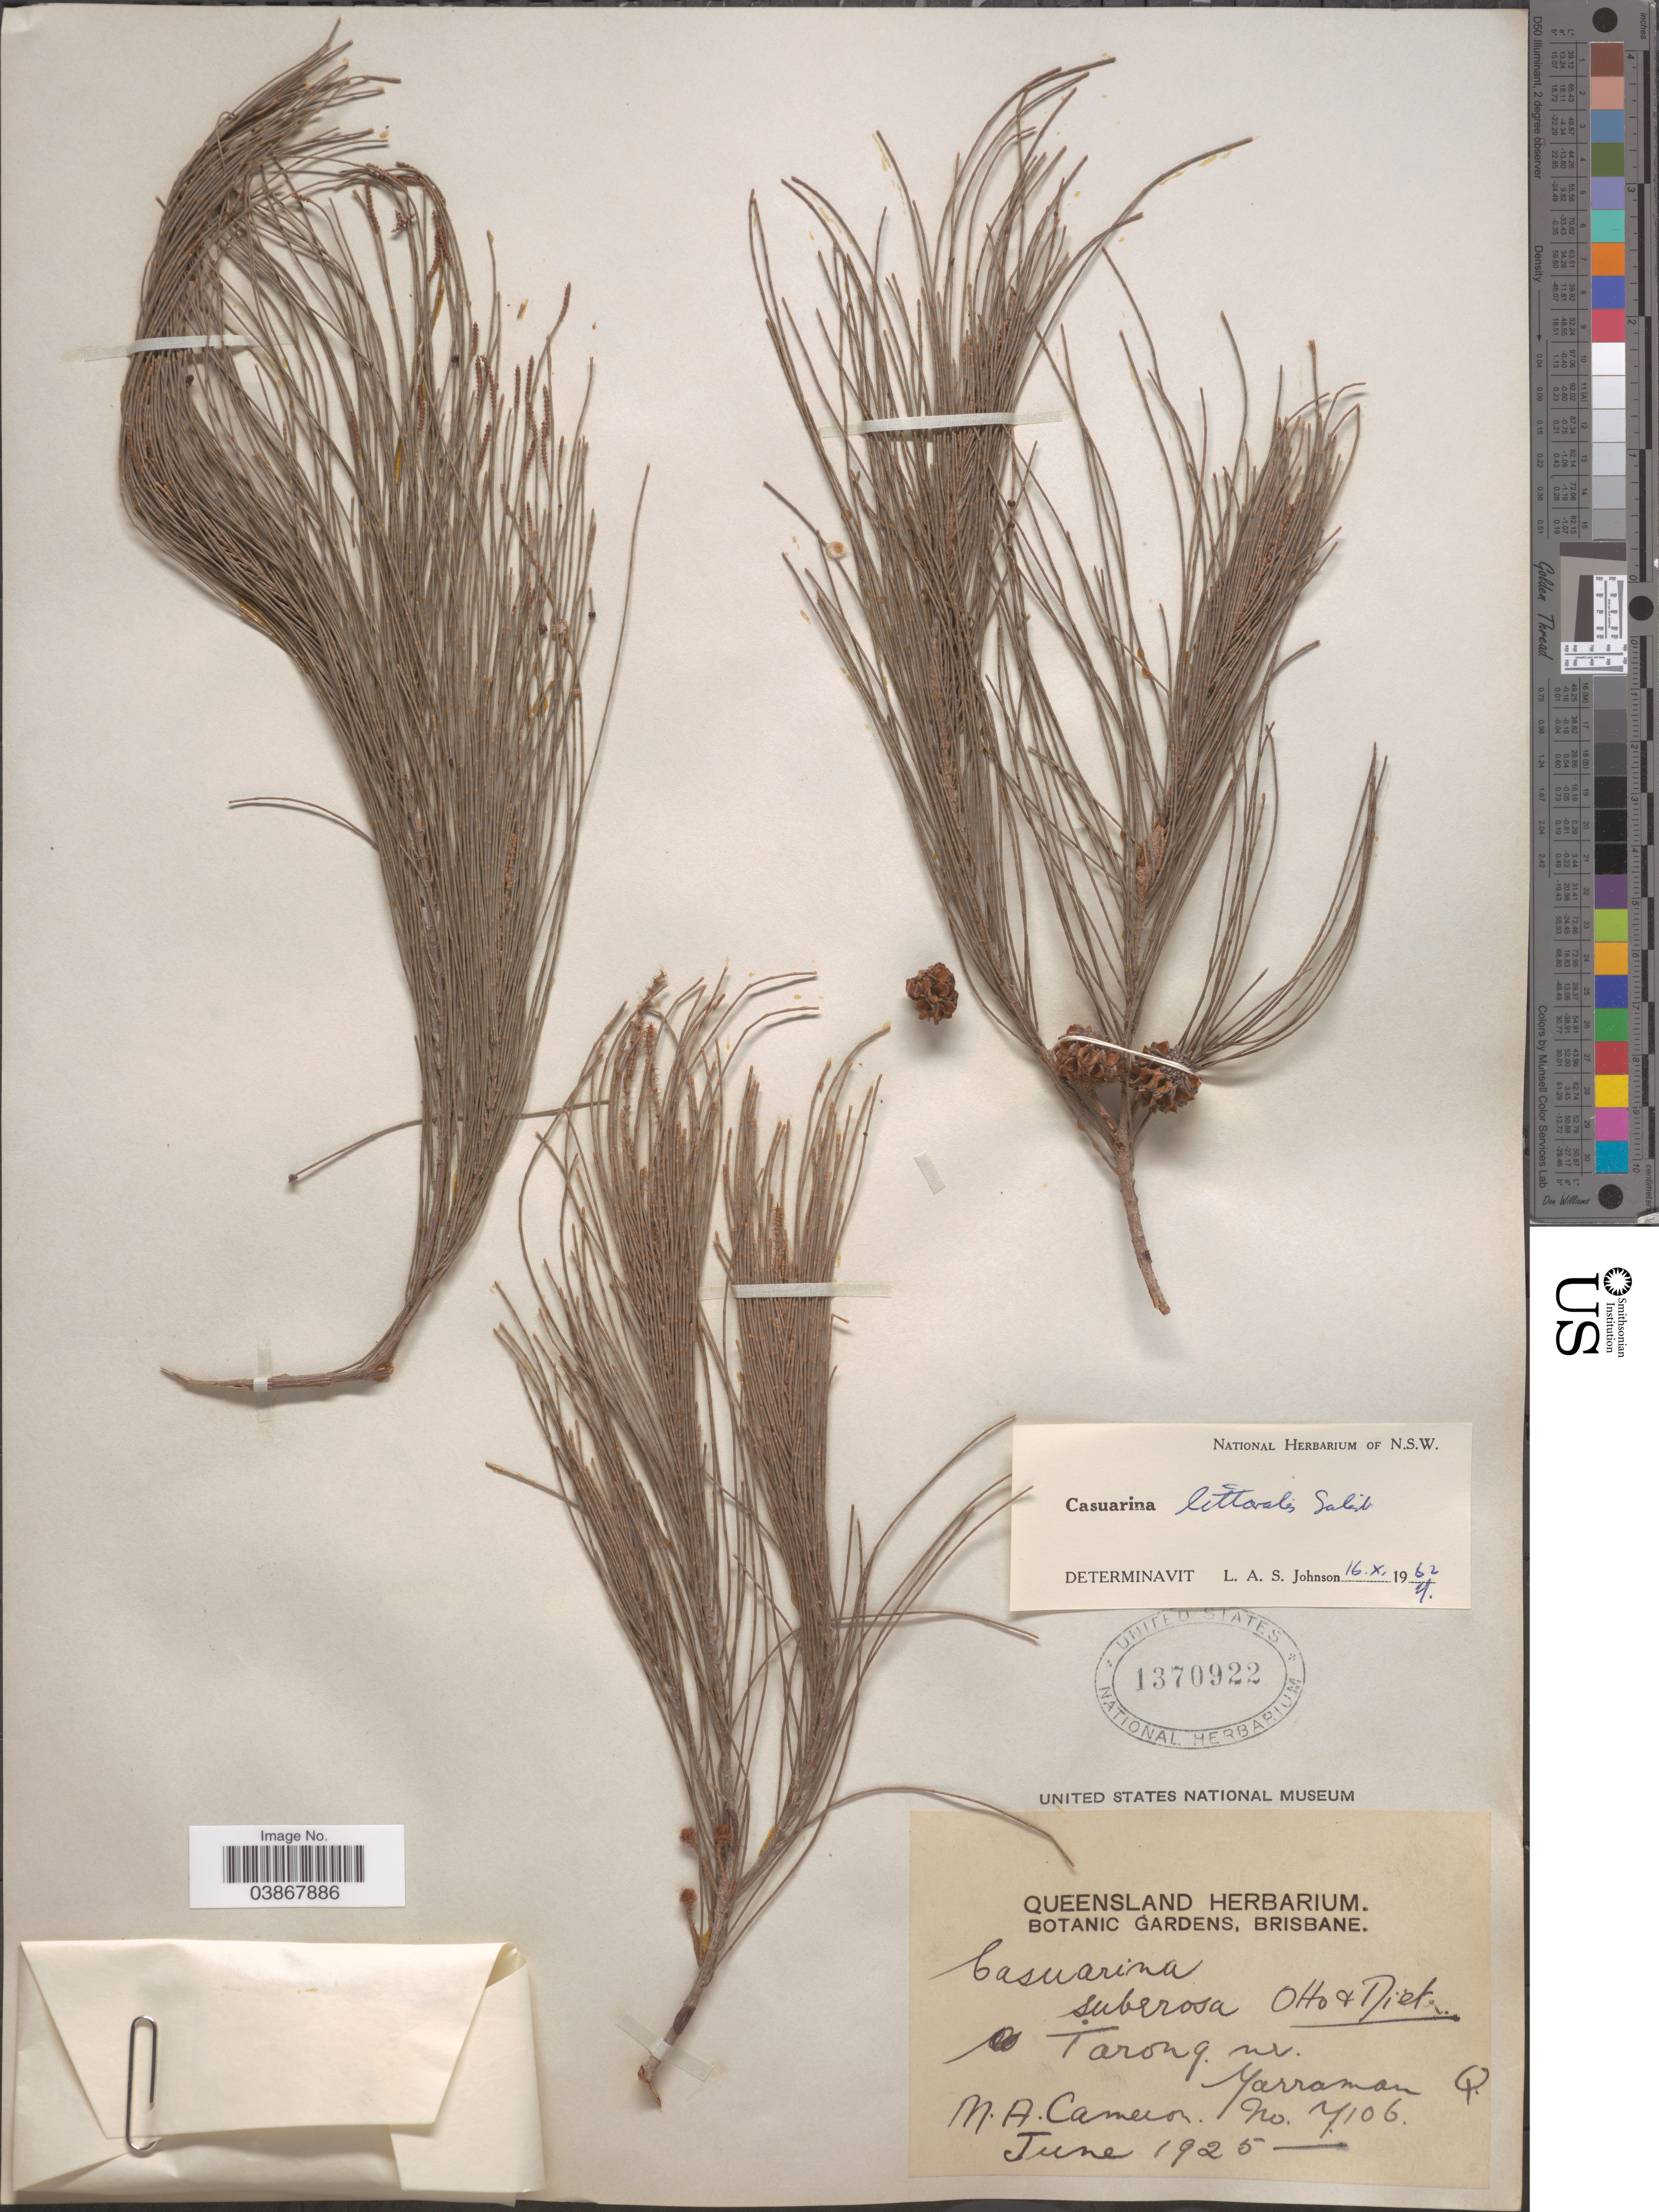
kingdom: Plantae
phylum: Tracheophyta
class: Magnoliopsida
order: Fagales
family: Casuarinaceae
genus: Casuarina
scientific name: Casuarina littoralis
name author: Salisb.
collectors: M. Cameron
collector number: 7106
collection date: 1925-06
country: Australia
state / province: Queensland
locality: Tarong nr. Yarraman.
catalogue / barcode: US 1370922